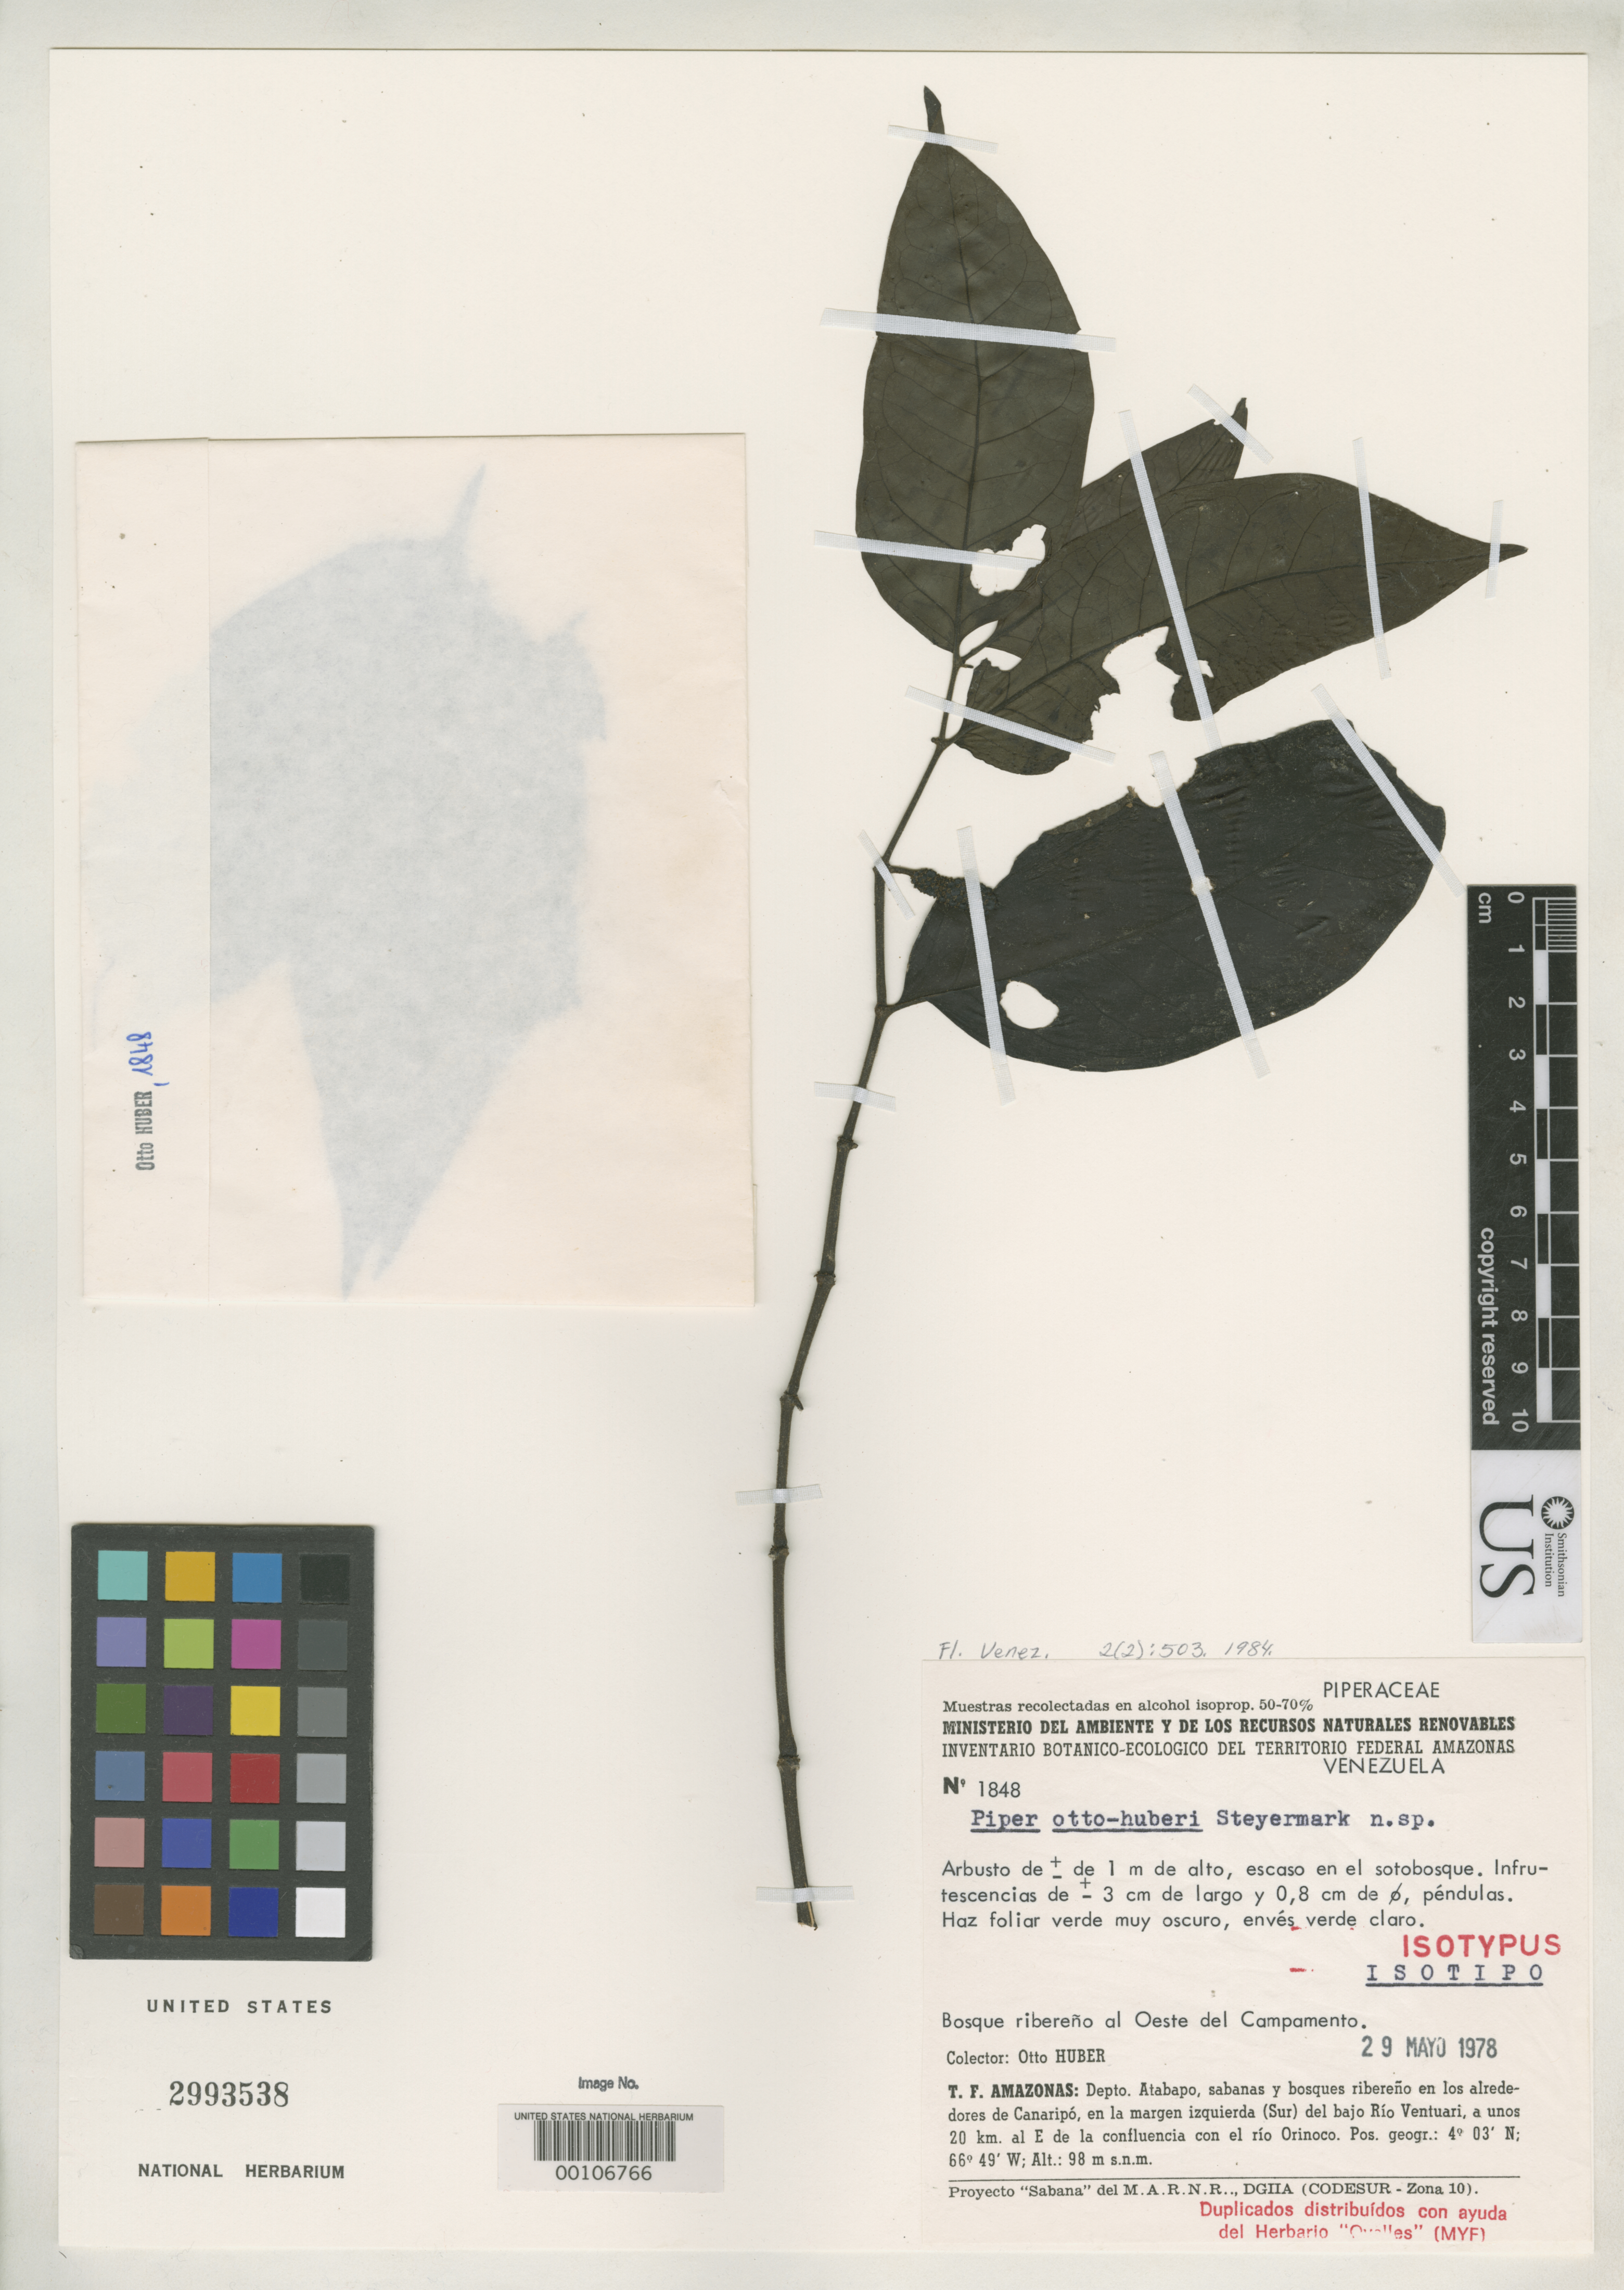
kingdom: Plantae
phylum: Tracheophyta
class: Magnoliopsida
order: Piperales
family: Piperaceae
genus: Piper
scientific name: Piper otto-huberi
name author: Steyerm.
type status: Isotype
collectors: O. Huber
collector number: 1848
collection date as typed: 29 May 1978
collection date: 1978-05-29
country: Venezuela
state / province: Amazonas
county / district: Atabapo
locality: Rio Ventuari.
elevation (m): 98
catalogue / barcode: US 2993538